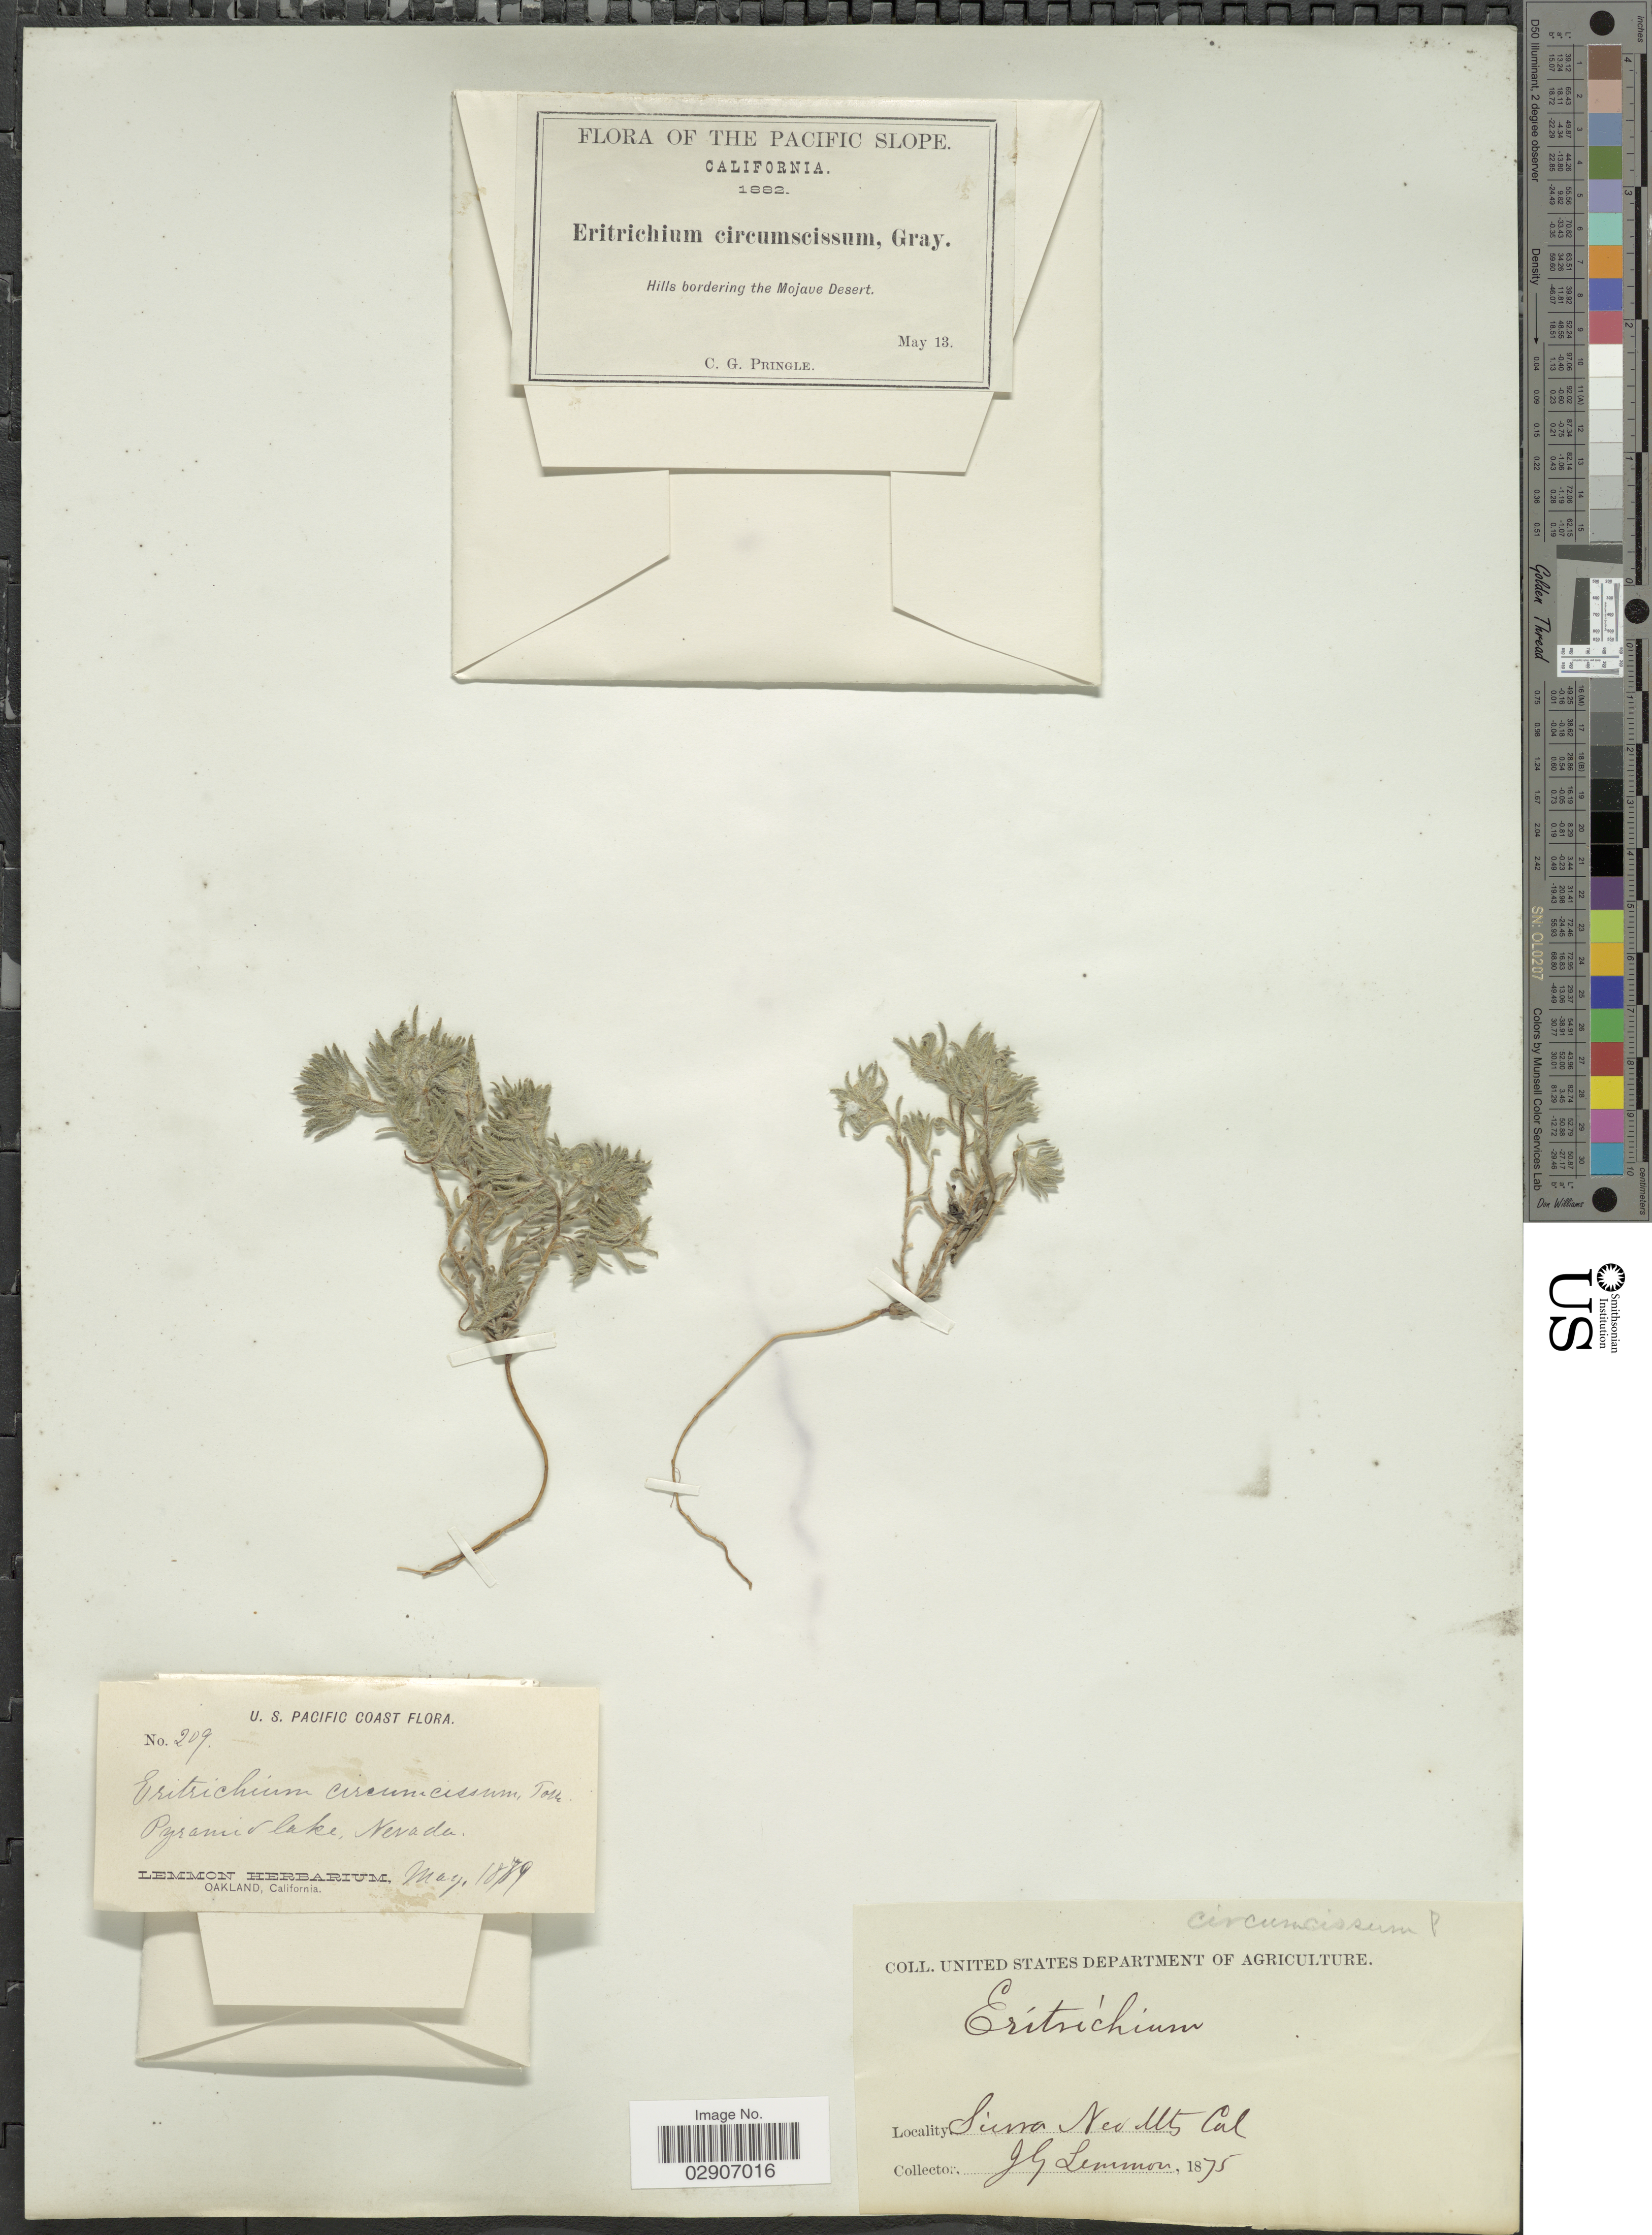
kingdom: Plantae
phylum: Tracheophyta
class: Magnoliopsida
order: Boraginales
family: Boraginaceae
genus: Cryptantha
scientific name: Cryptantha circumscissa var. hispida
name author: (J.F. Macbr.) I.M. Johnst.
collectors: J. Lemmon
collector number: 209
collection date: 1875-05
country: United States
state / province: Nevada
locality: Pyramid Lake, Nevada. Sierra Nev. Mts Cal.